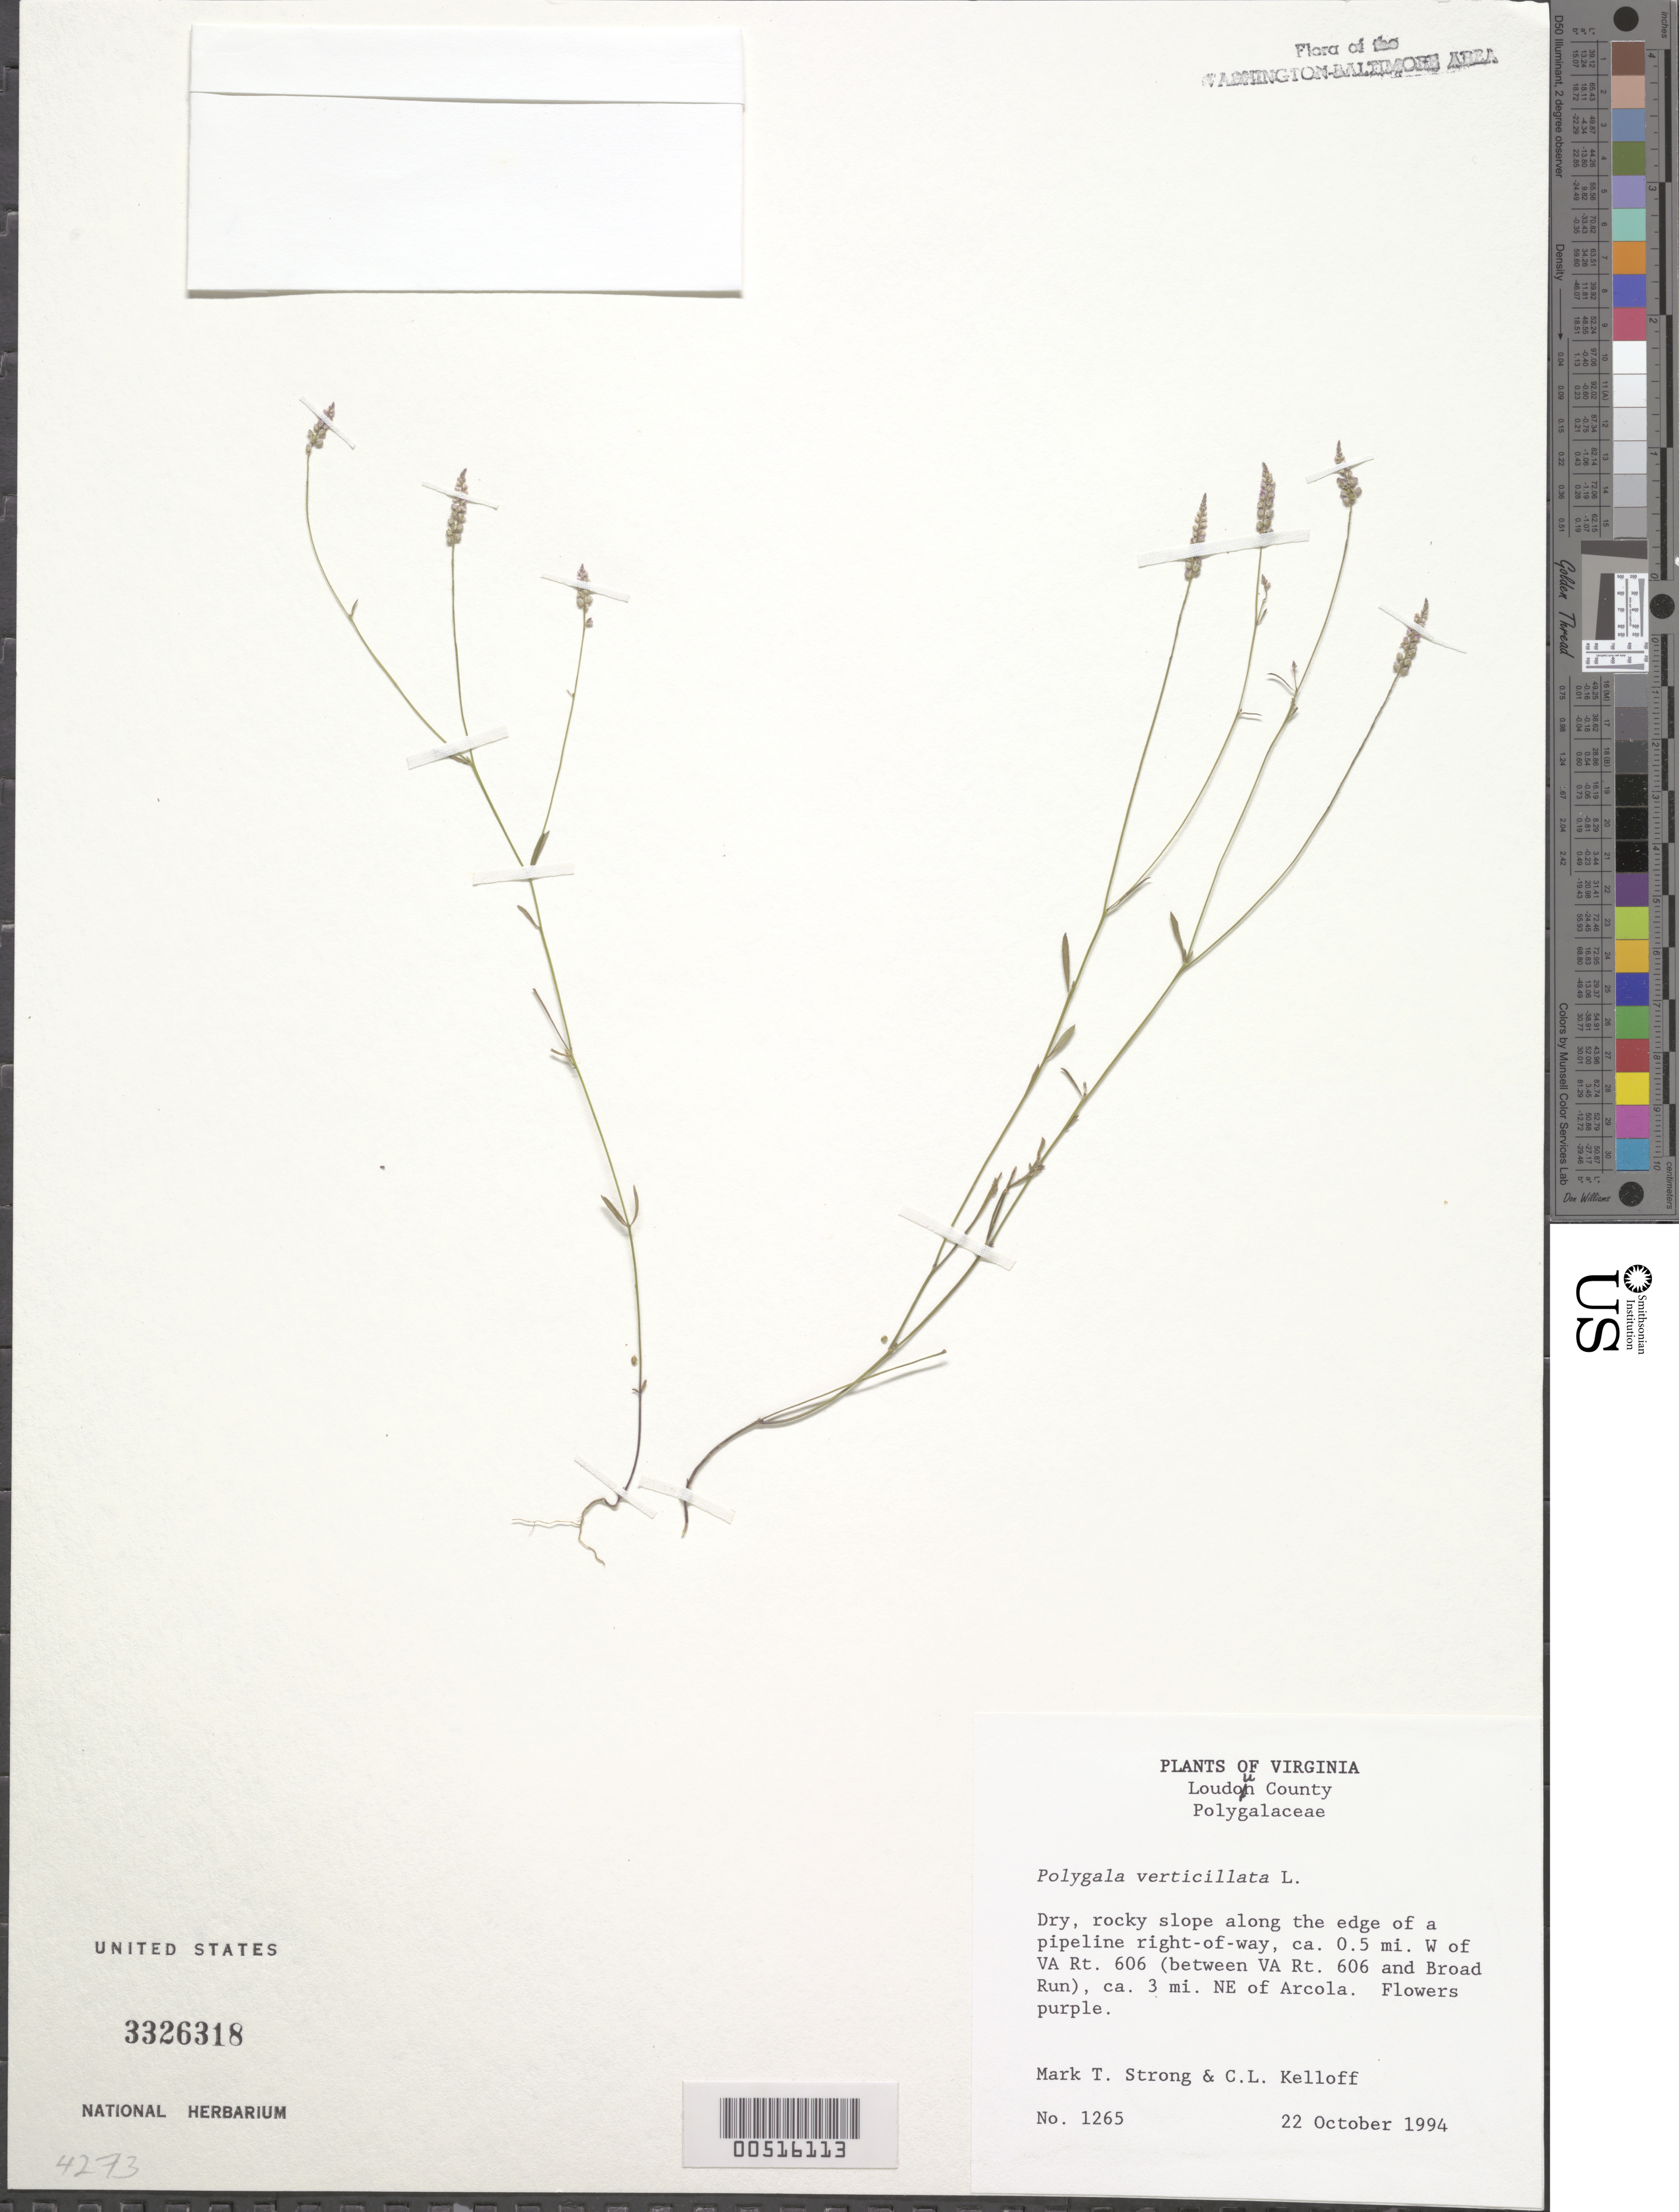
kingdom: Plantae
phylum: Tracheophyta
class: Magnoliopsida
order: Fabales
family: Polygalaceae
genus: Polygala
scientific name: Polygala verticillata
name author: L.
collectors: M. T. Strong & C. L. Kelloff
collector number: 1265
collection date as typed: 22 Oct 1994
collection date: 1994-10-22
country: United States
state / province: Virginia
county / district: Loudoun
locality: Between Va Rt 606 and Broad Run, NE of Arcola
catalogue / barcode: US 3326318